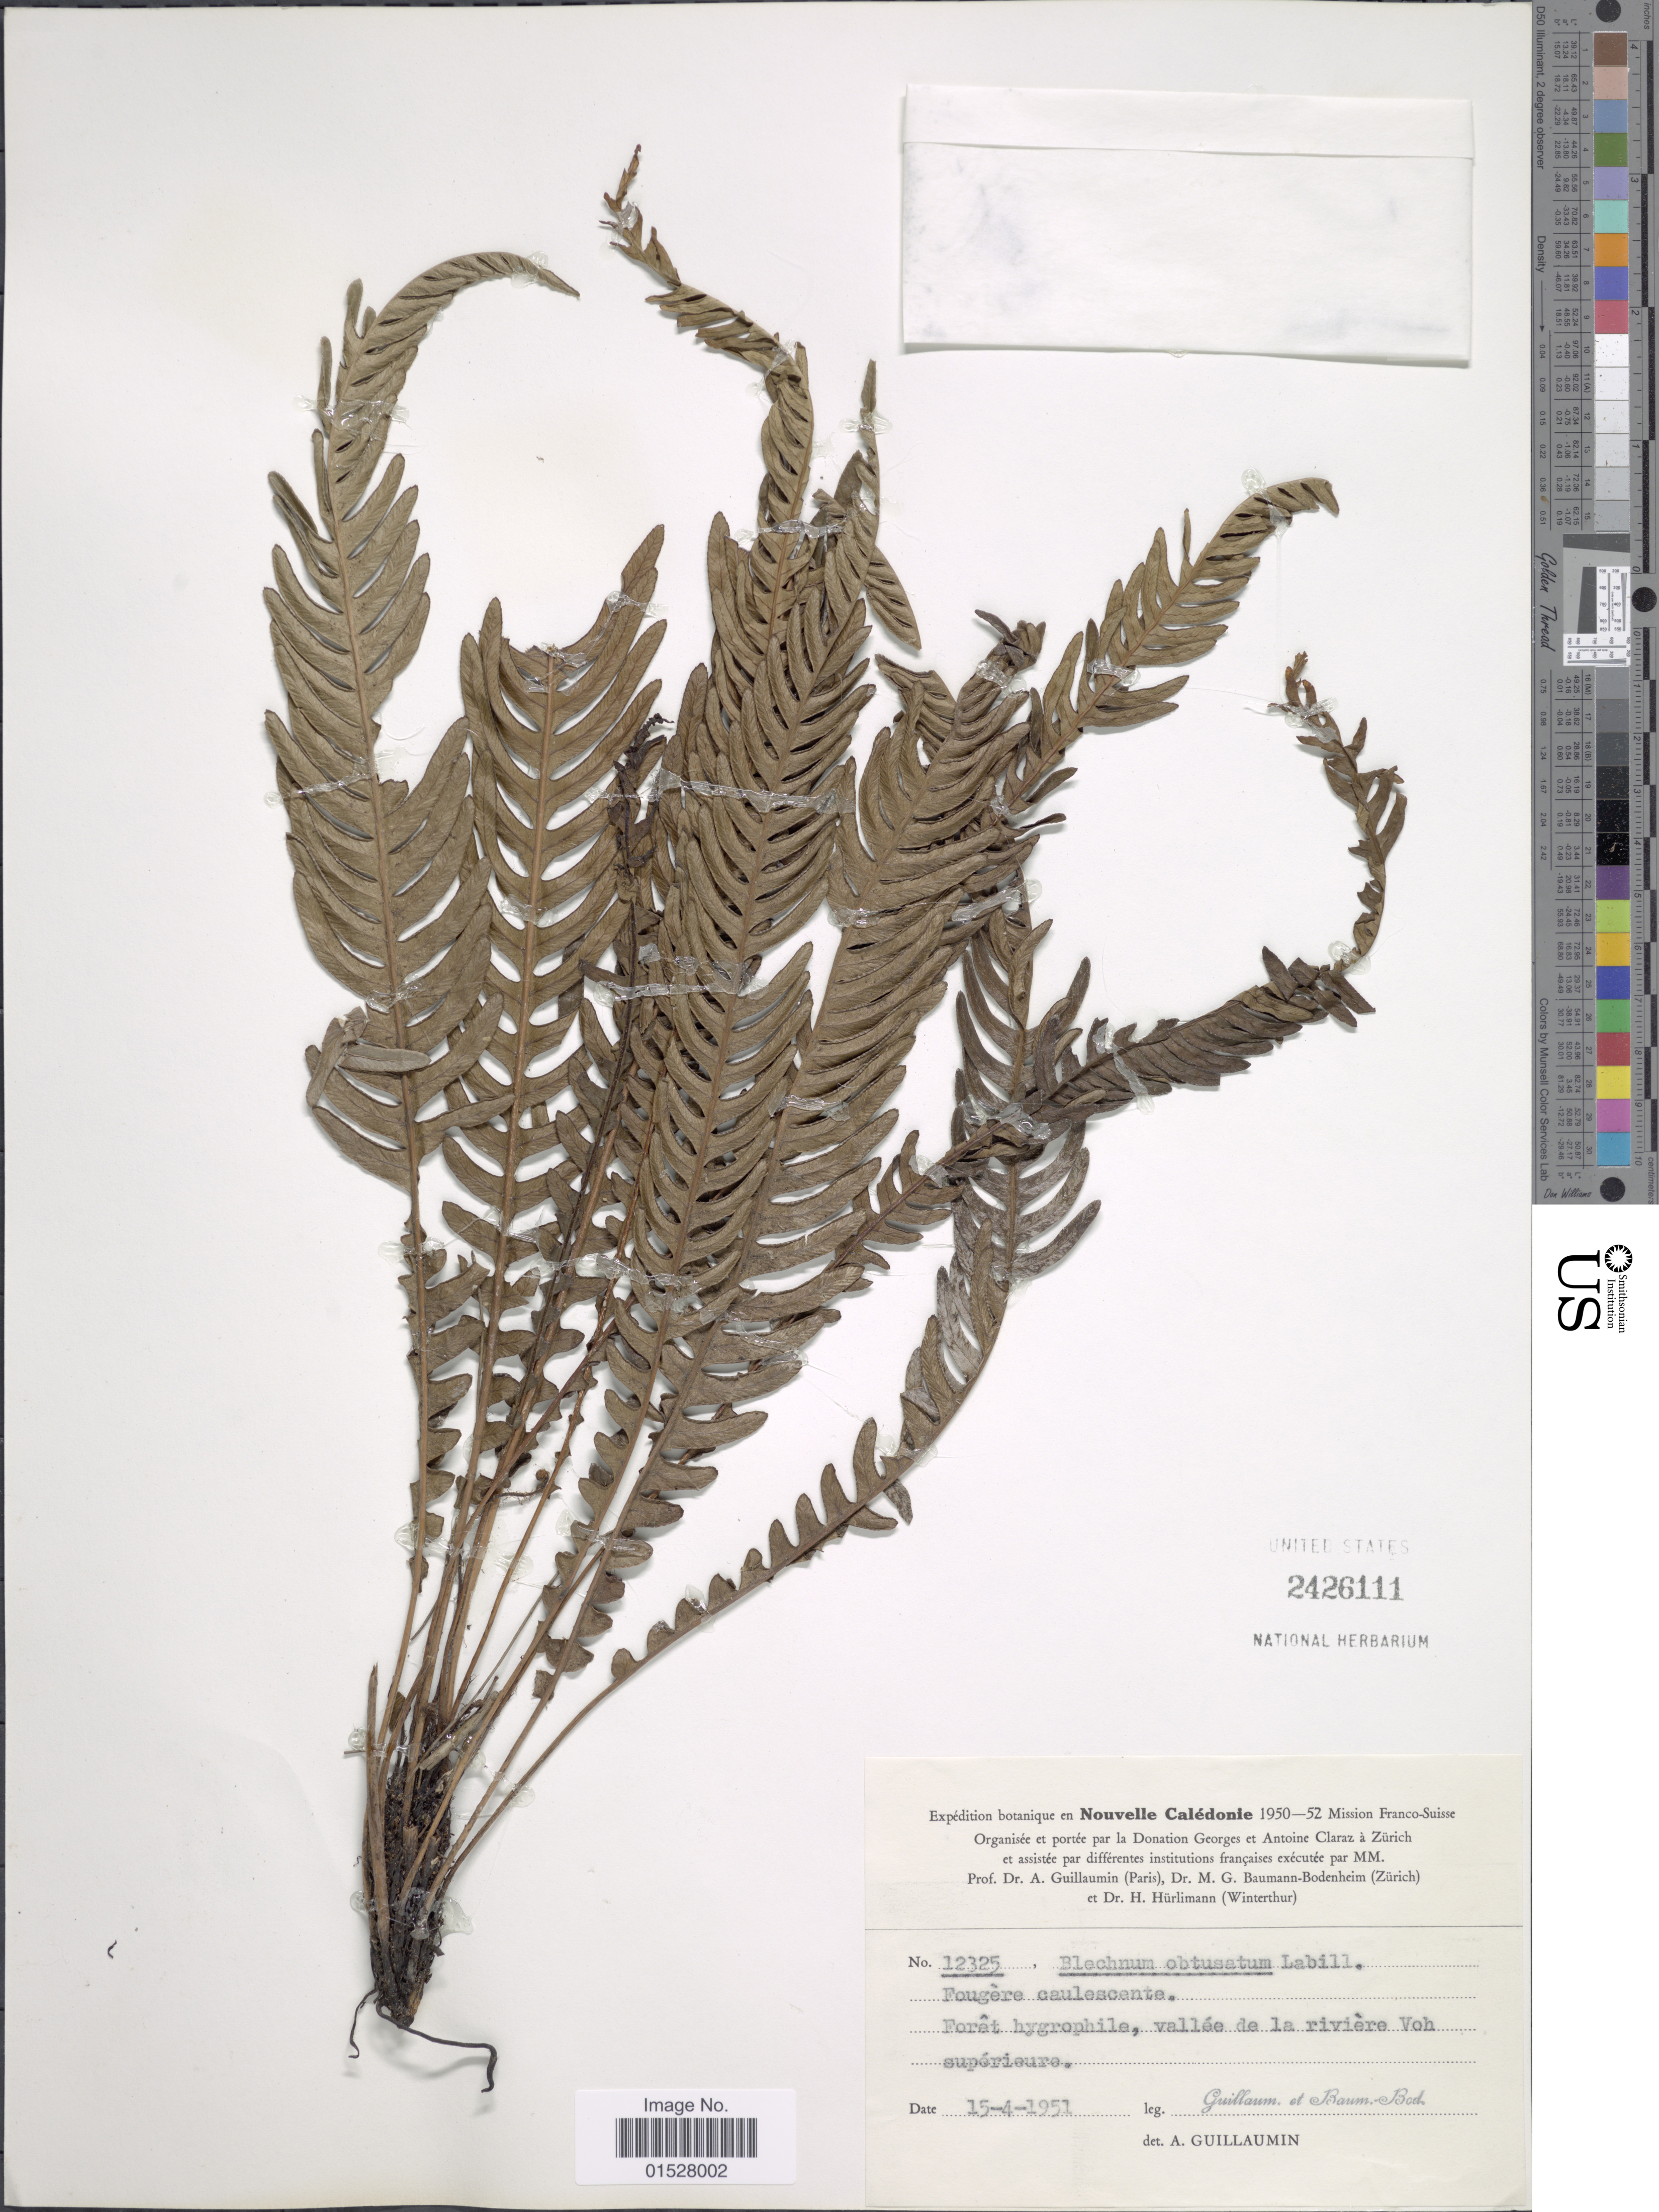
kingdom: Plantae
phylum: Tracheophyta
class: Polypodiopsida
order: Polypodiales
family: Blechnaceae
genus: Blechnum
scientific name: Blechnum obtusatum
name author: (Labill.) Mett.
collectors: A. Guillaumin & M. G. Baumann-Bodenheim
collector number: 12325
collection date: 1951-04-15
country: New Caledonia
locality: Foret hygrophile, vallee de la riviere Voh superieure.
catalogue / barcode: US 2426111